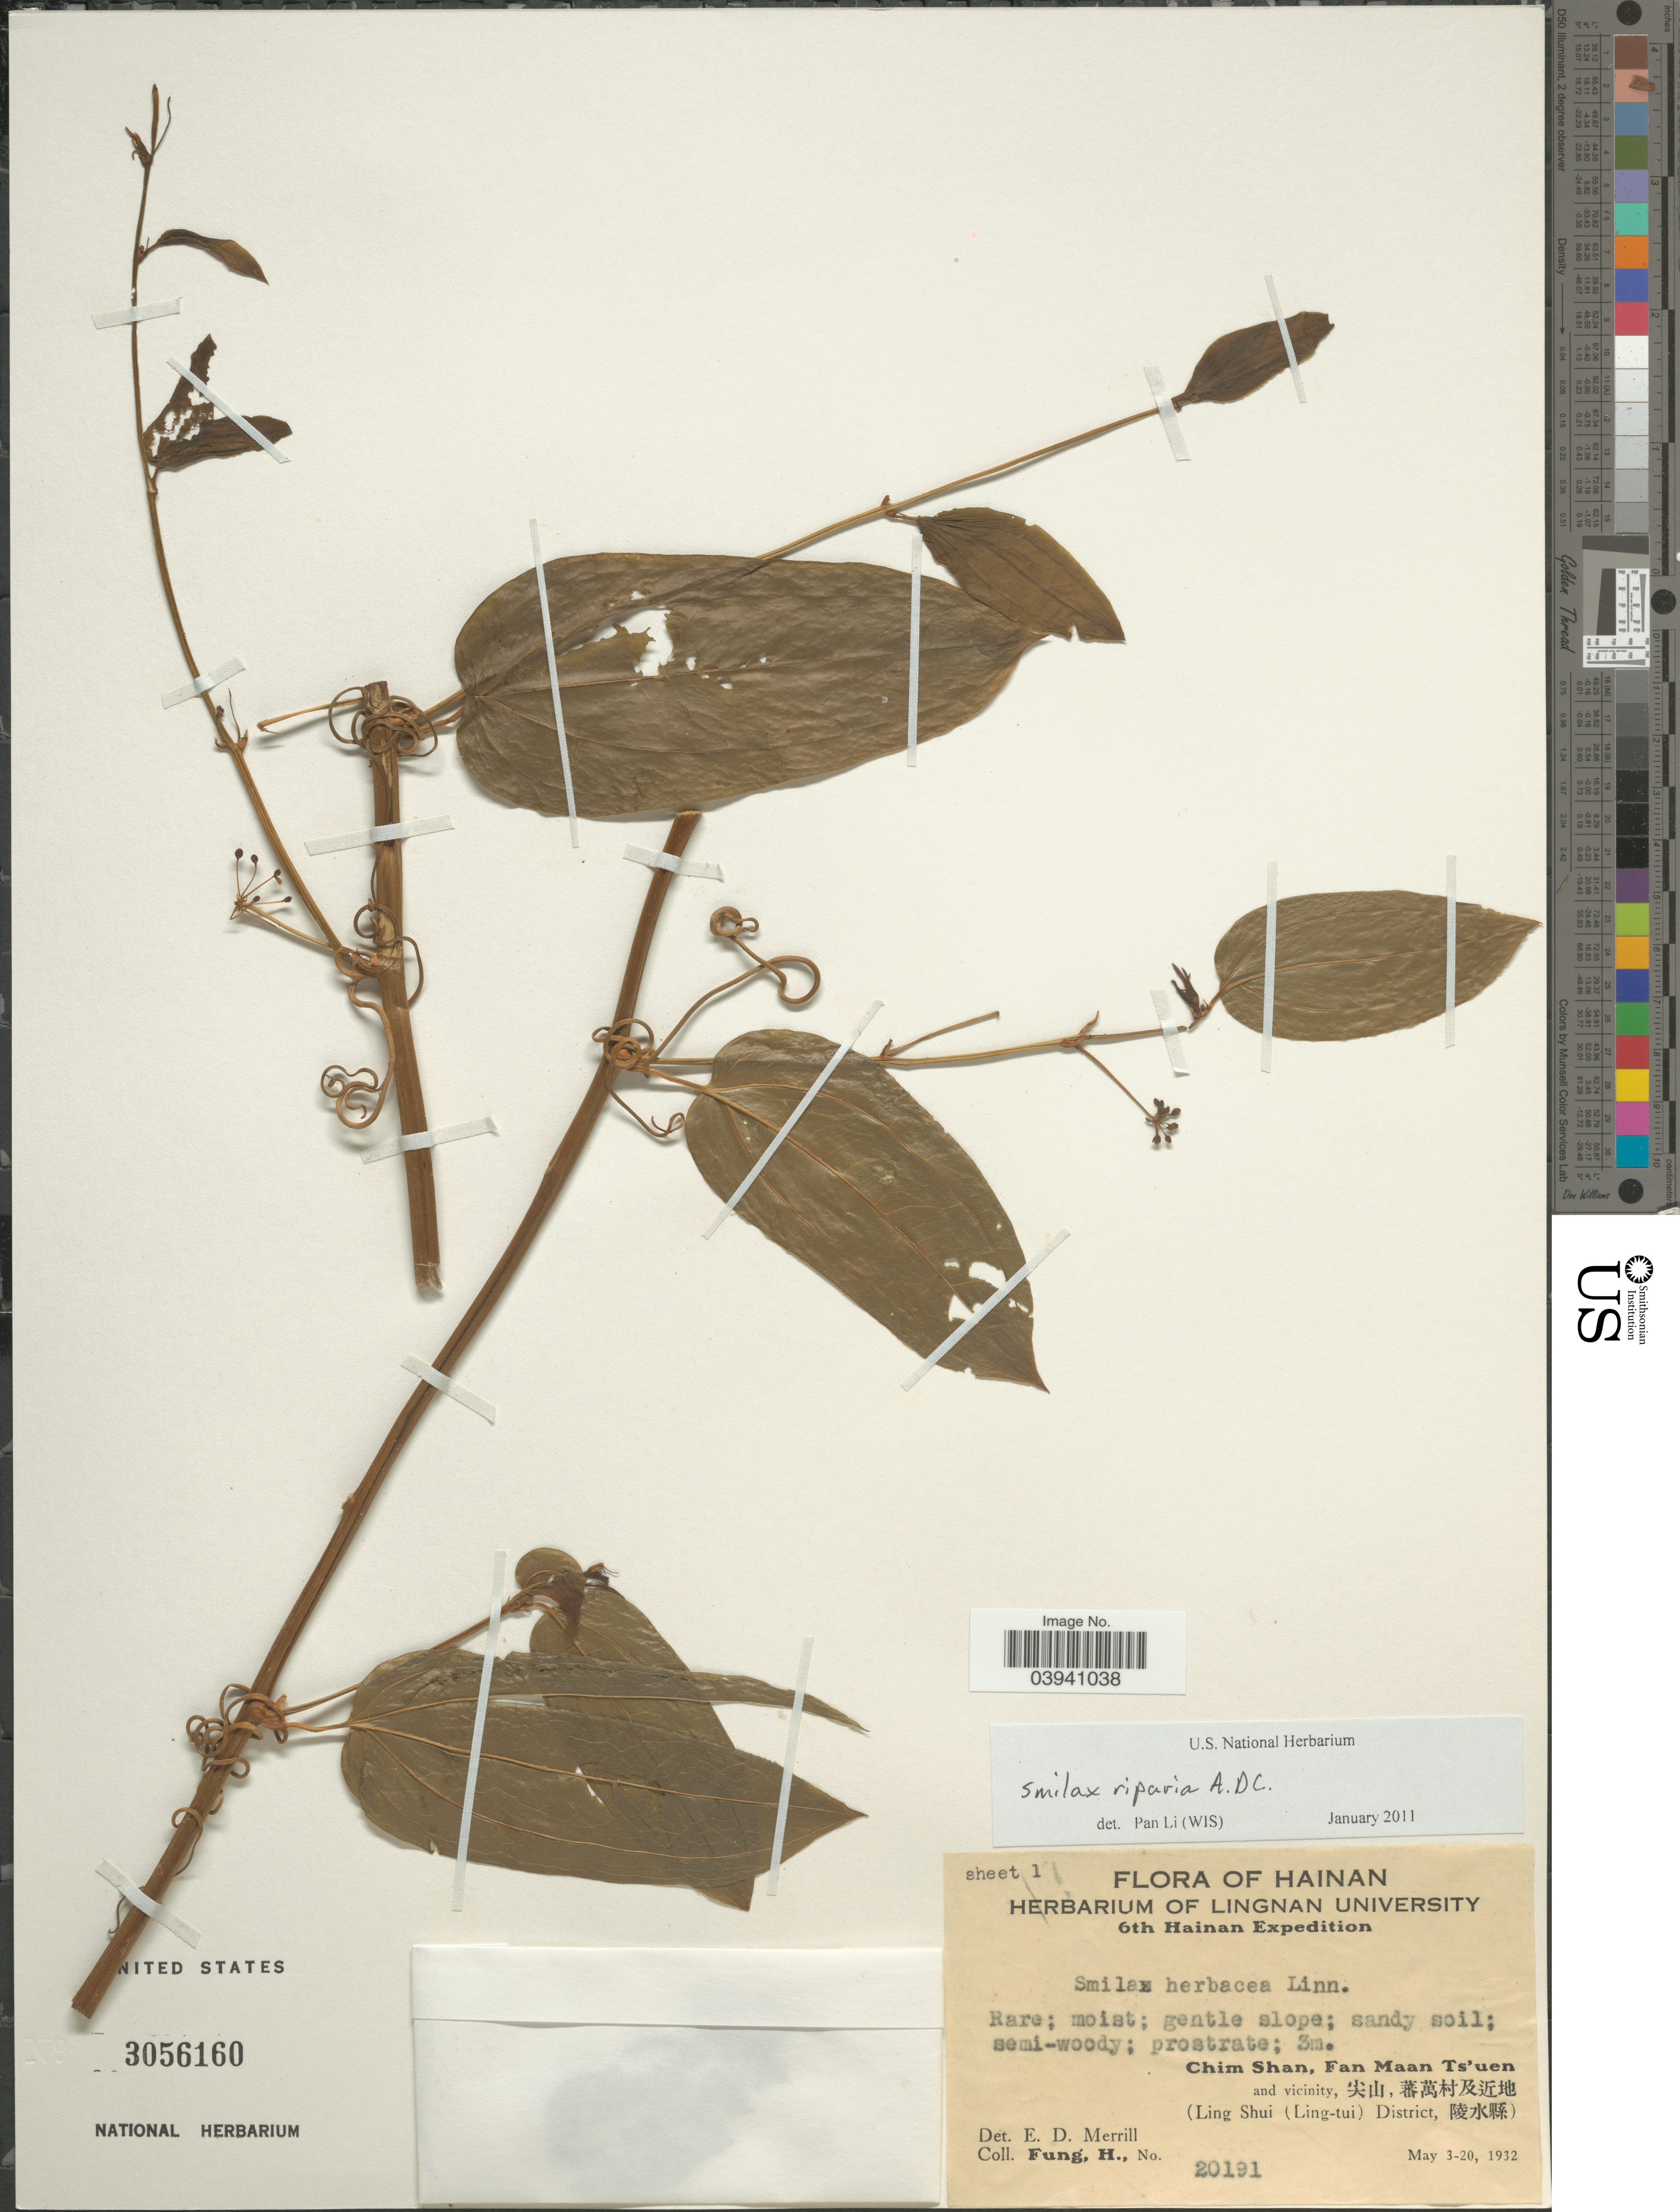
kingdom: Plantae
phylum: Tracheophyta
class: Liliopsida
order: Liliales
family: Smilacaceae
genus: Smilax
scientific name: Smilax riparia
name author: A. DC.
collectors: H. Fung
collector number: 20191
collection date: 1932-05-03/1932-05-20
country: China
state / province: Hainan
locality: Chim Shan, Fan Maan Ts'uen and vicinity, X. (Ling Shui (Ling-tui) District, X).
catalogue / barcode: US 3056160